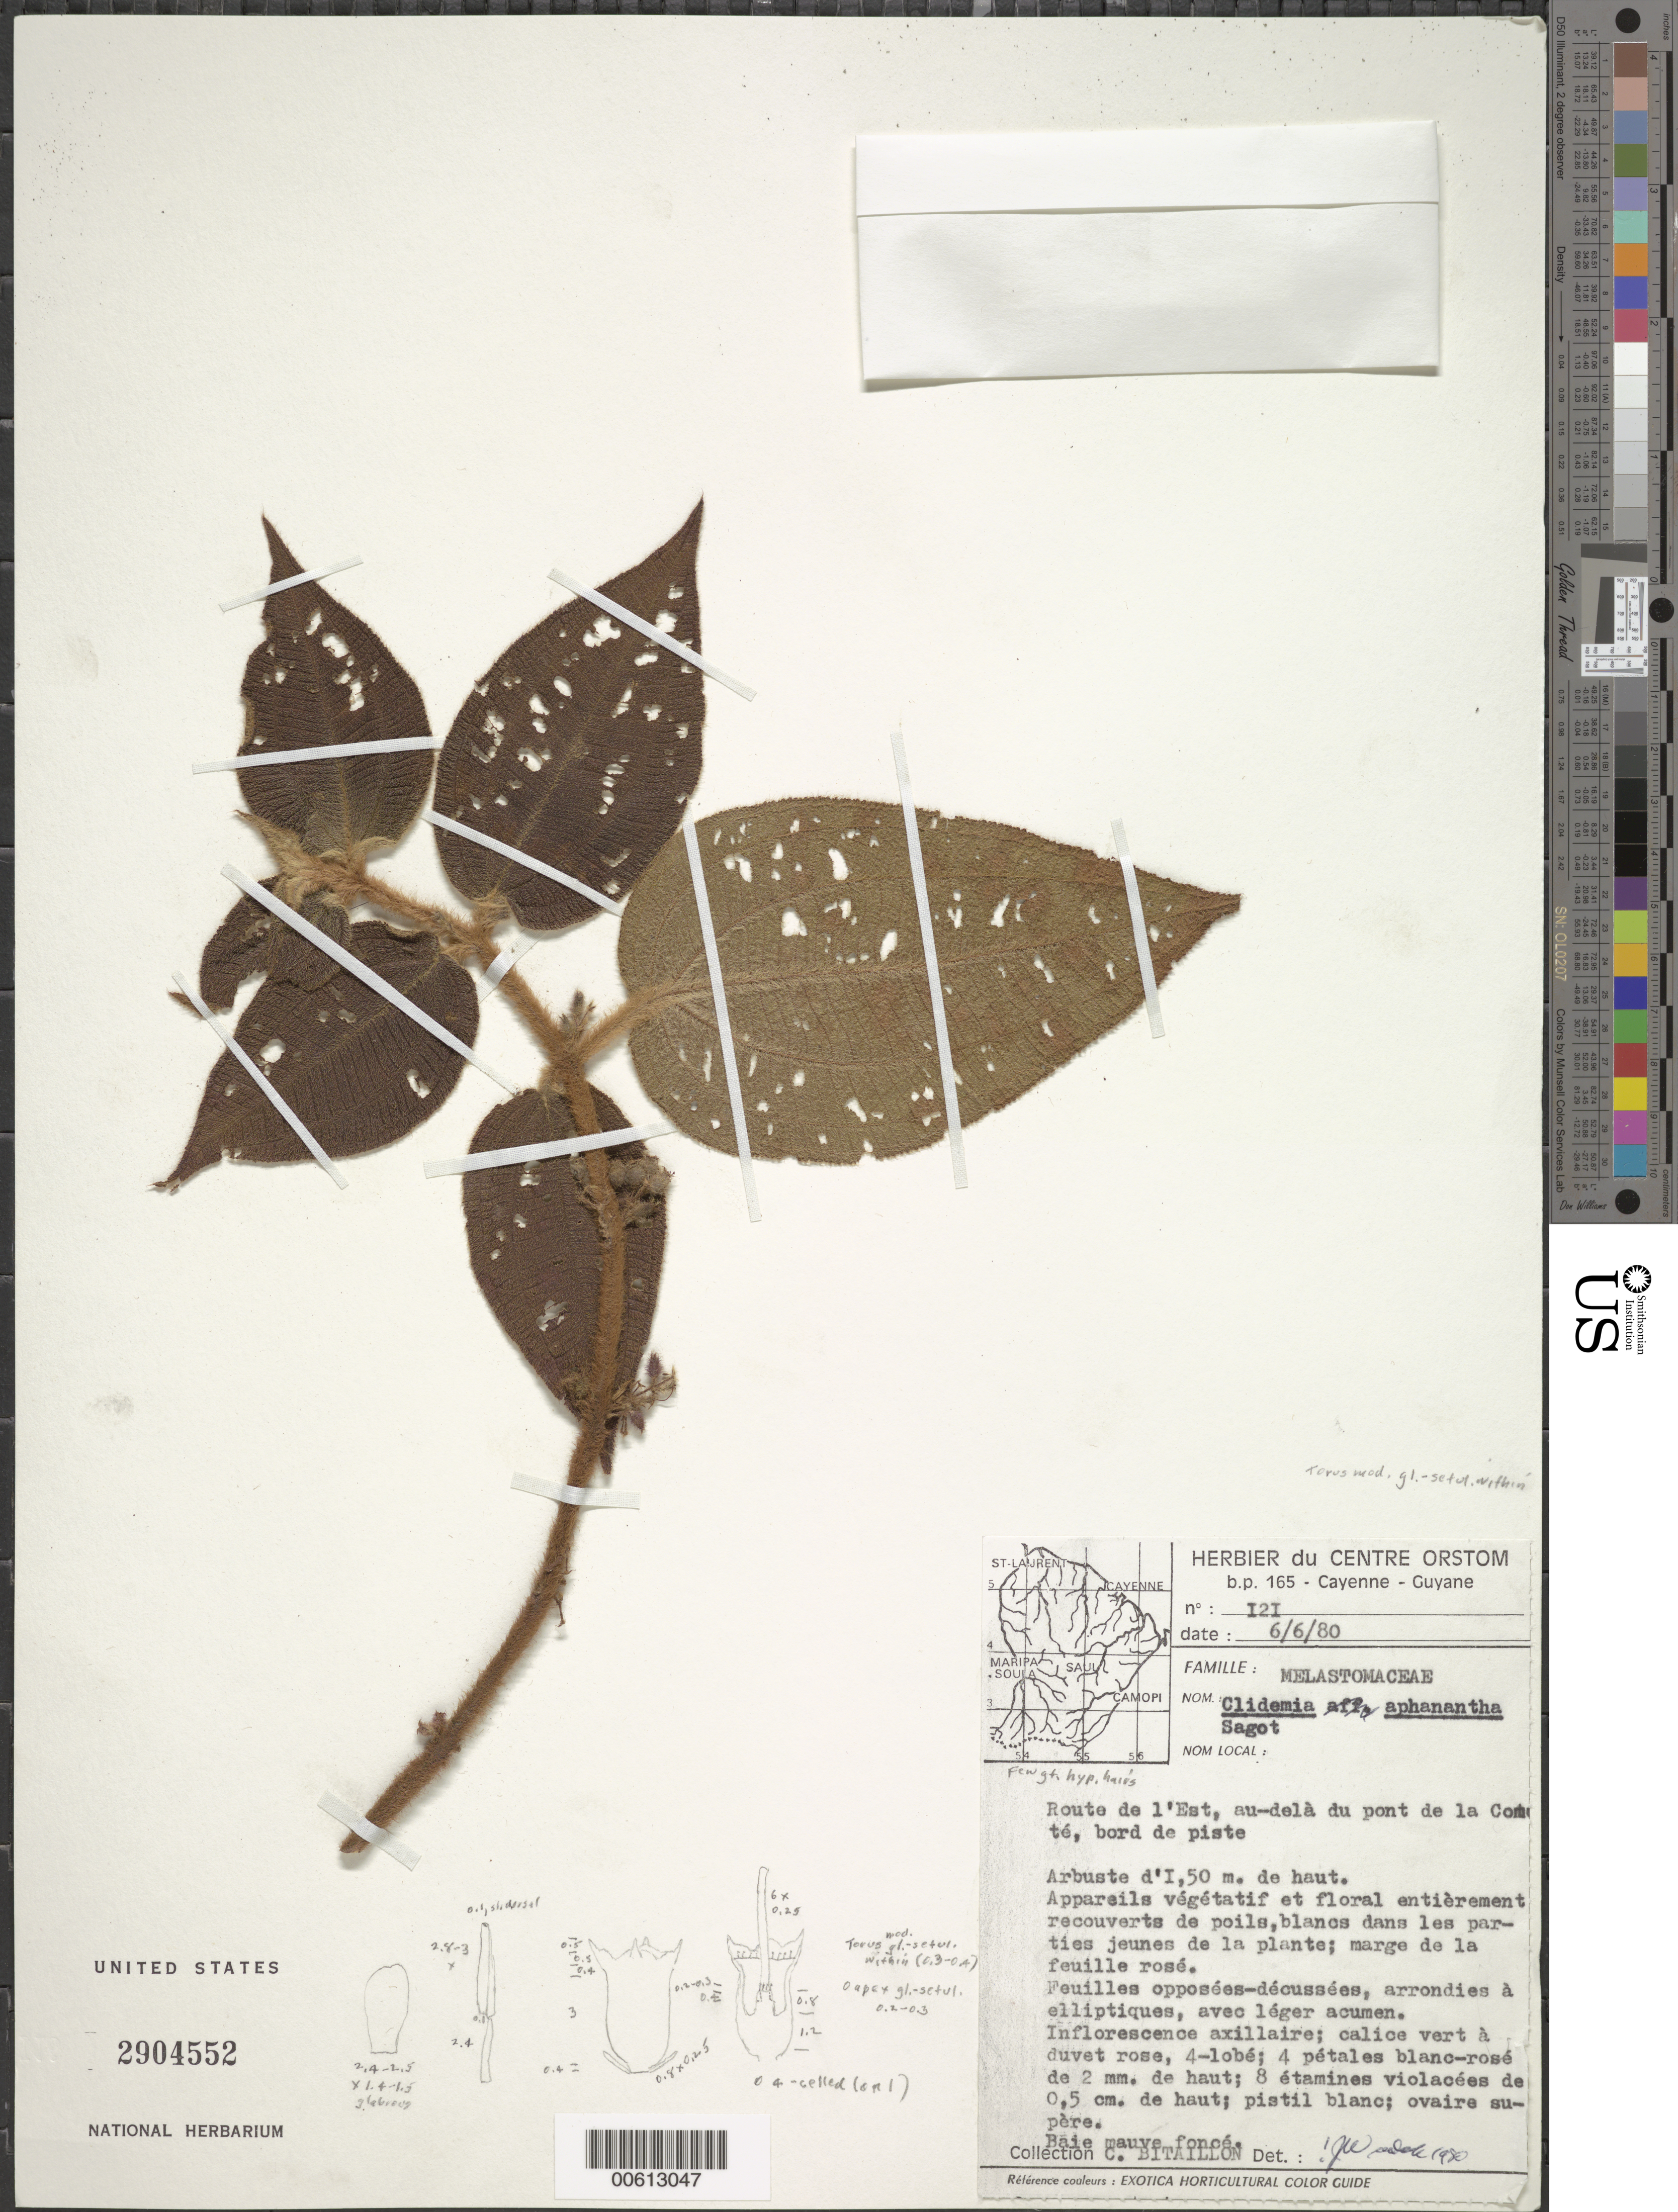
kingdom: Plantae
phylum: Tracheophyta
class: Magnoliopsida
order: Myrtales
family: Melastomataceae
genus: Clidemia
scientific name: Clidemia aphanantha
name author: (Naudin) Sagot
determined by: Wurdack, John J., (US), US (UNITED STATES)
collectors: C. Bitaillon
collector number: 121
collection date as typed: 6-Jun-80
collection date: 1980-06-06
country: French Guiana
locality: Route de l'Est, au de la du pont de la Compté, pK 39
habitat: Borde de piste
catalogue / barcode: US 2904552